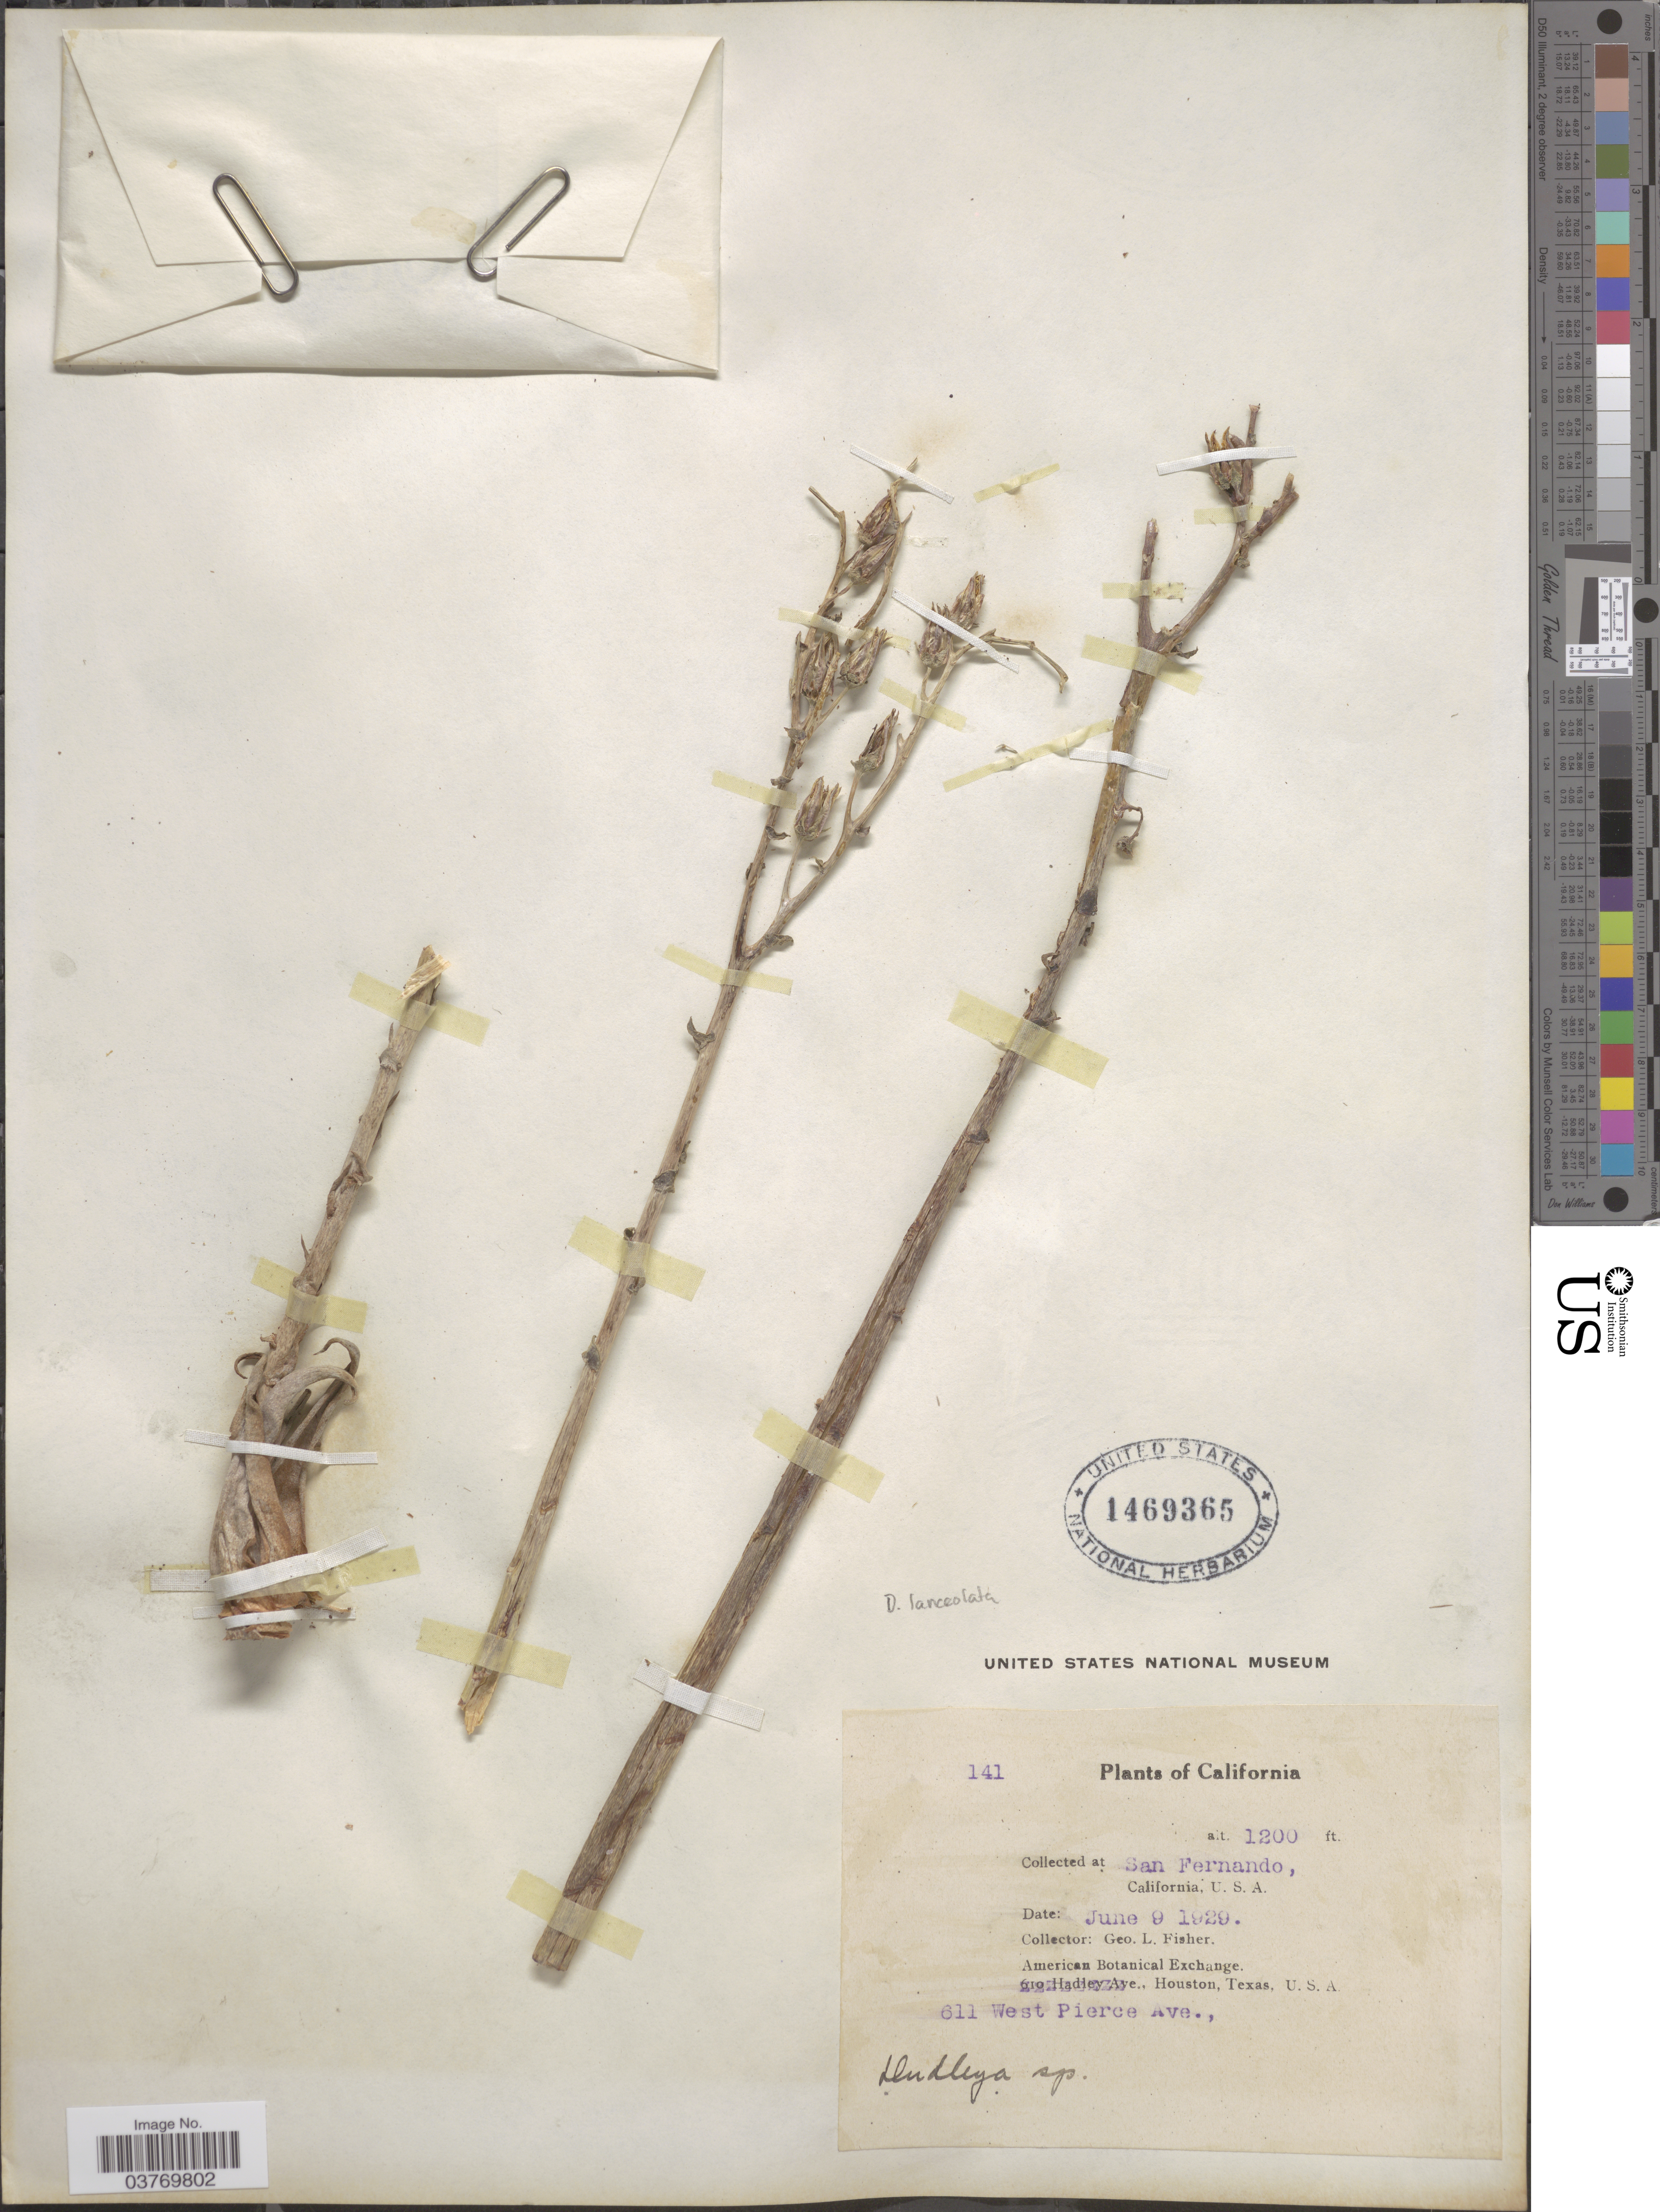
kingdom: Plantae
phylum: Tracheophyta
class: Magnoliopsida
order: Saxifragales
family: Crassulaceae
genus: Dudleya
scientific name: Dudleya lanceolata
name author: (Nutt.) Britton & Rose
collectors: G. L. Fisher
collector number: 141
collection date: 1929-06-09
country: United States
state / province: California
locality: San Fernando.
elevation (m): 366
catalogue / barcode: US 1469365